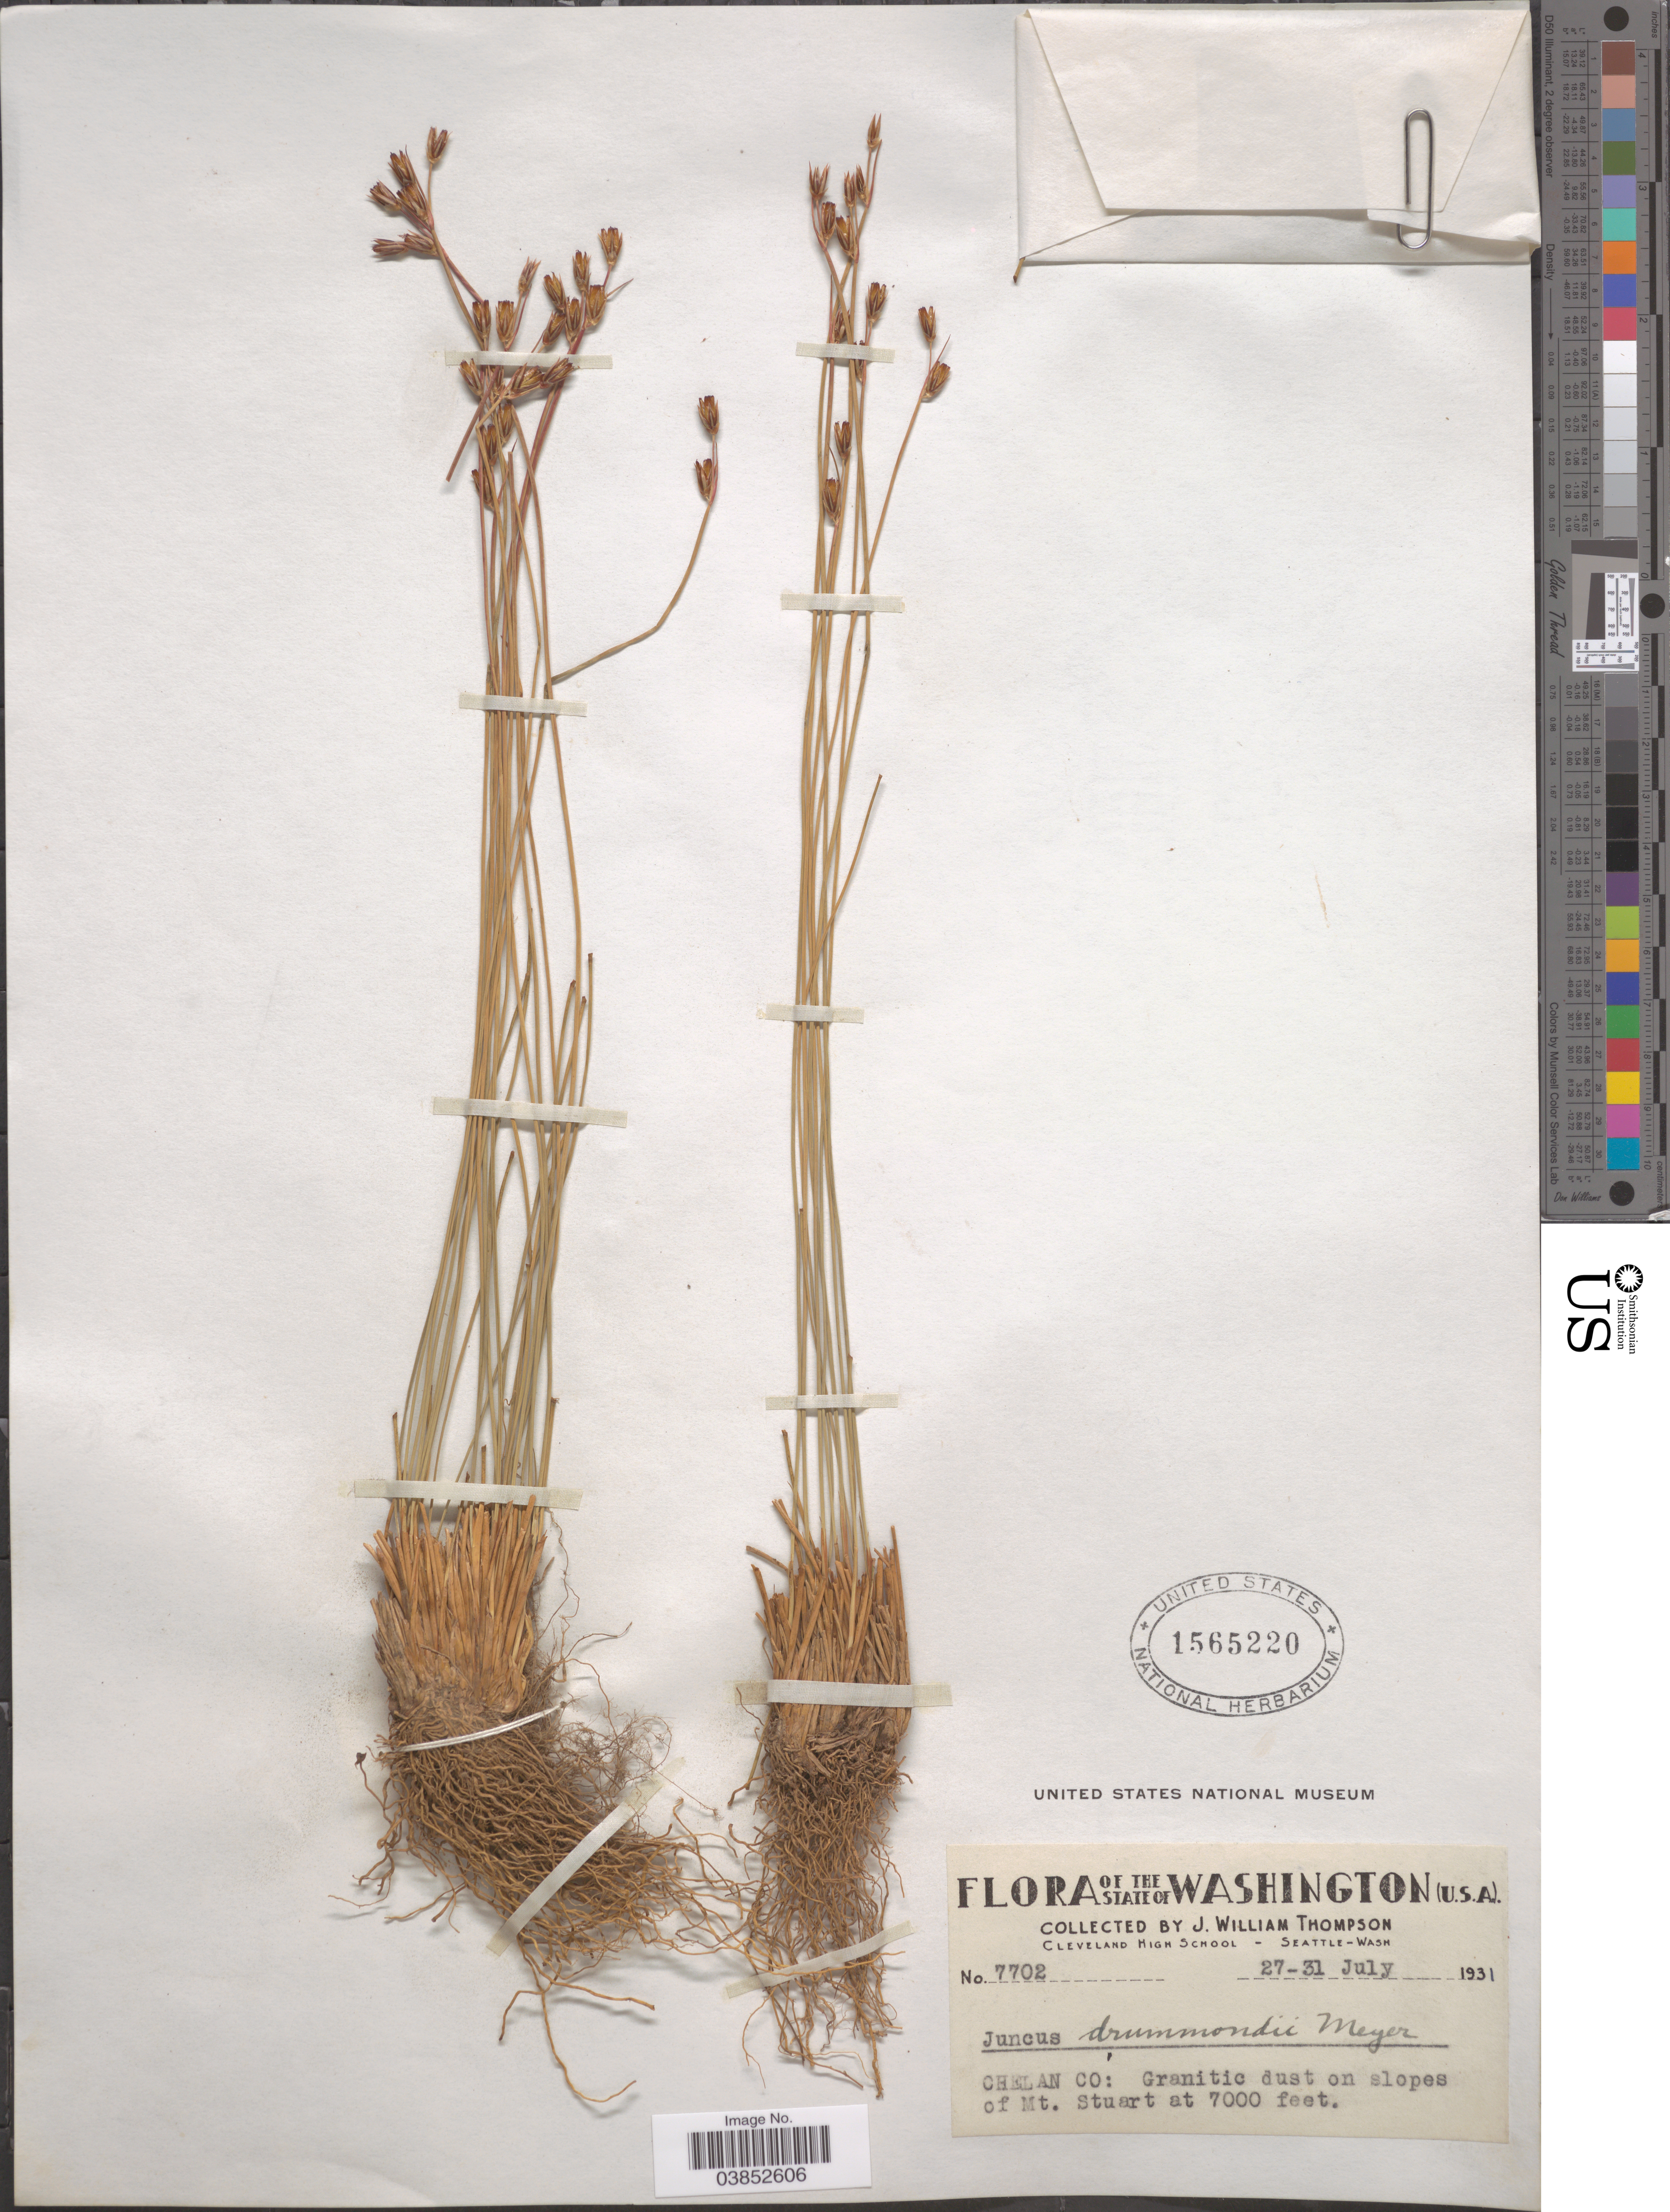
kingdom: Plantae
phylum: Tracheophyta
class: Liliopsida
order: Poales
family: Juncaceae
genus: Juncus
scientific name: Juncus drummondii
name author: E. Mey.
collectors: J. W. Thompson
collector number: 7702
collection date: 1931-07-27/1931-07-31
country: United States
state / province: Washington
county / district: Chelan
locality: Chelan Co: On slopes of Mt. Stuart.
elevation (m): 2134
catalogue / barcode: US 1565220